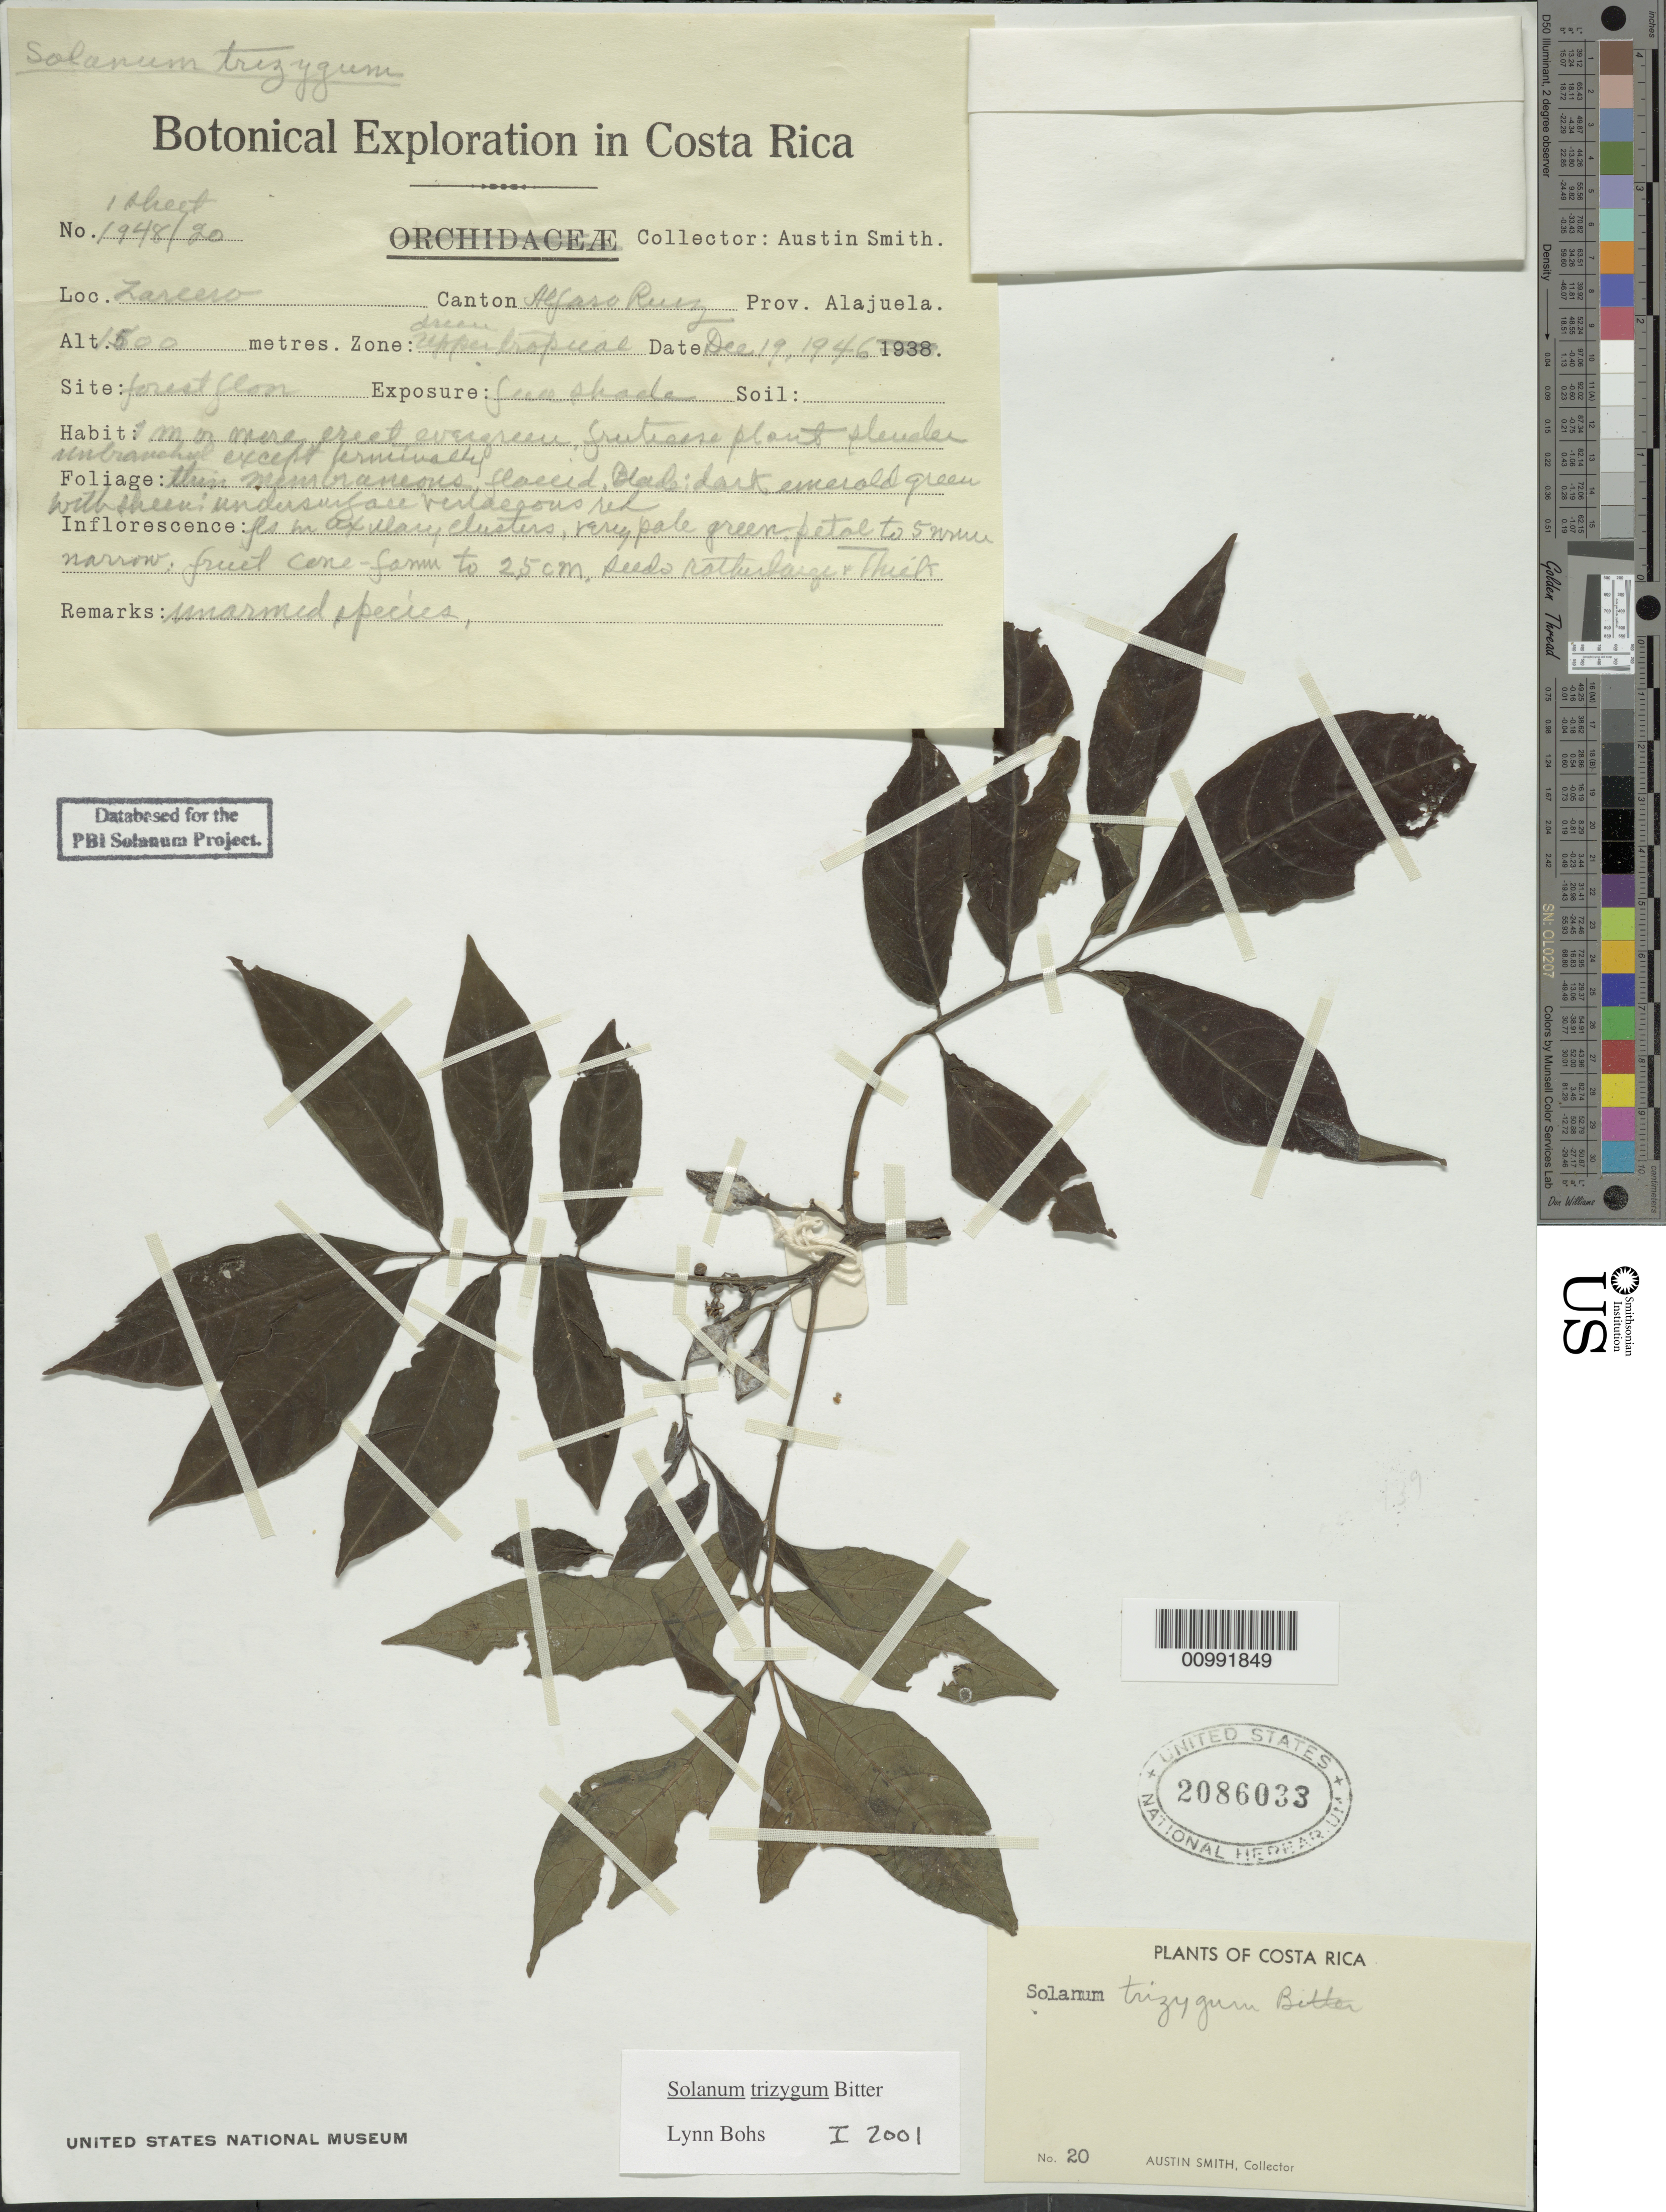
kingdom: Plantae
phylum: Tracheophyta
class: Magnoliopsida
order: Solanales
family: Solanaceae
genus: Solanum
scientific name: Solanum trizygum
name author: Bitter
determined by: Bohs, L. A.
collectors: Aust P. Smith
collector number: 1948-20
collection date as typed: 19 Dec 1946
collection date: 1946-12-19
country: Costa Rica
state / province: Alajuela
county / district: Alfaro Ruiz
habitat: Drier (?) upper tropical zone. Forest floor. Full shade.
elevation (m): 1500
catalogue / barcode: US 2086033